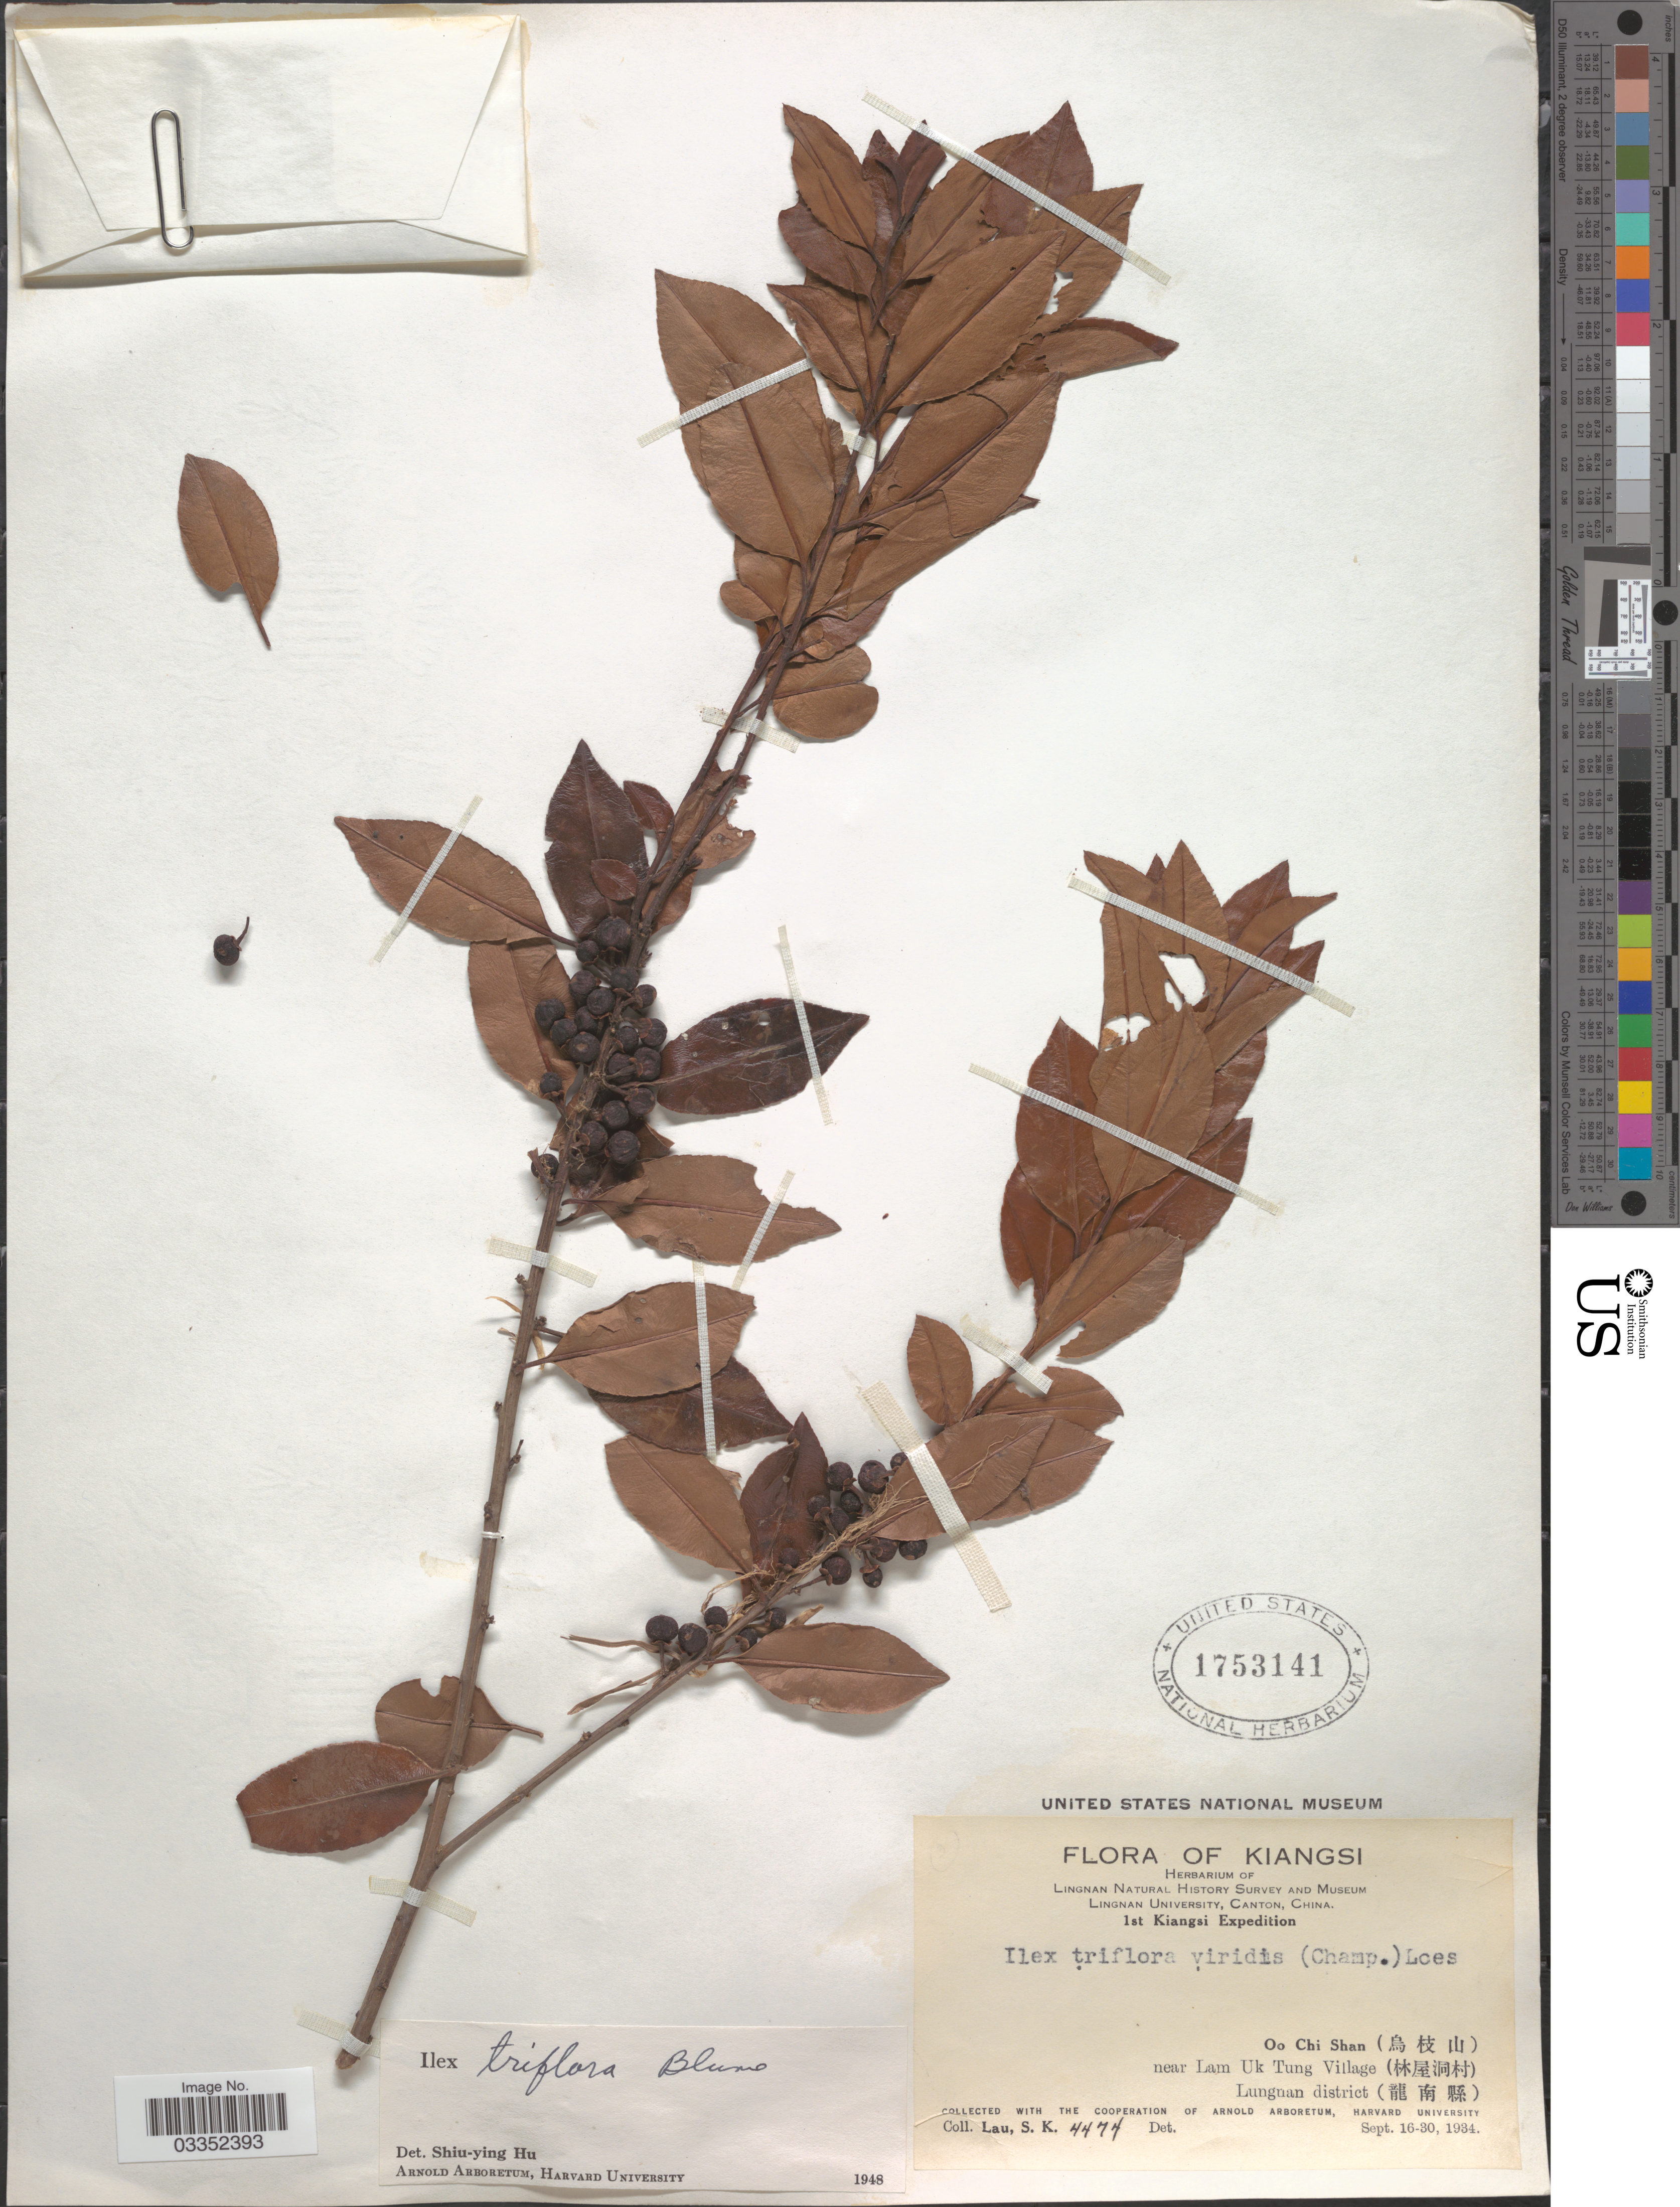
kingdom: Plantae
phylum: Tracheophyta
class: Magnoliopsida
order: Aquifoliales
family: Aquifoliaceae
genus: Ilex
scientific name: Ilex triflora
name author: Blume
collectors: S. K. Lau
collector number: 4474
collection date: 1934-09-16/1934-09-30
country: China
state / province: Jiangxi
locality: Kiangsi, Oo Chi Shan (X) near Lam Uk Tung Village (X) Lunguan district (X).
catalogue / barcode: US 1753141